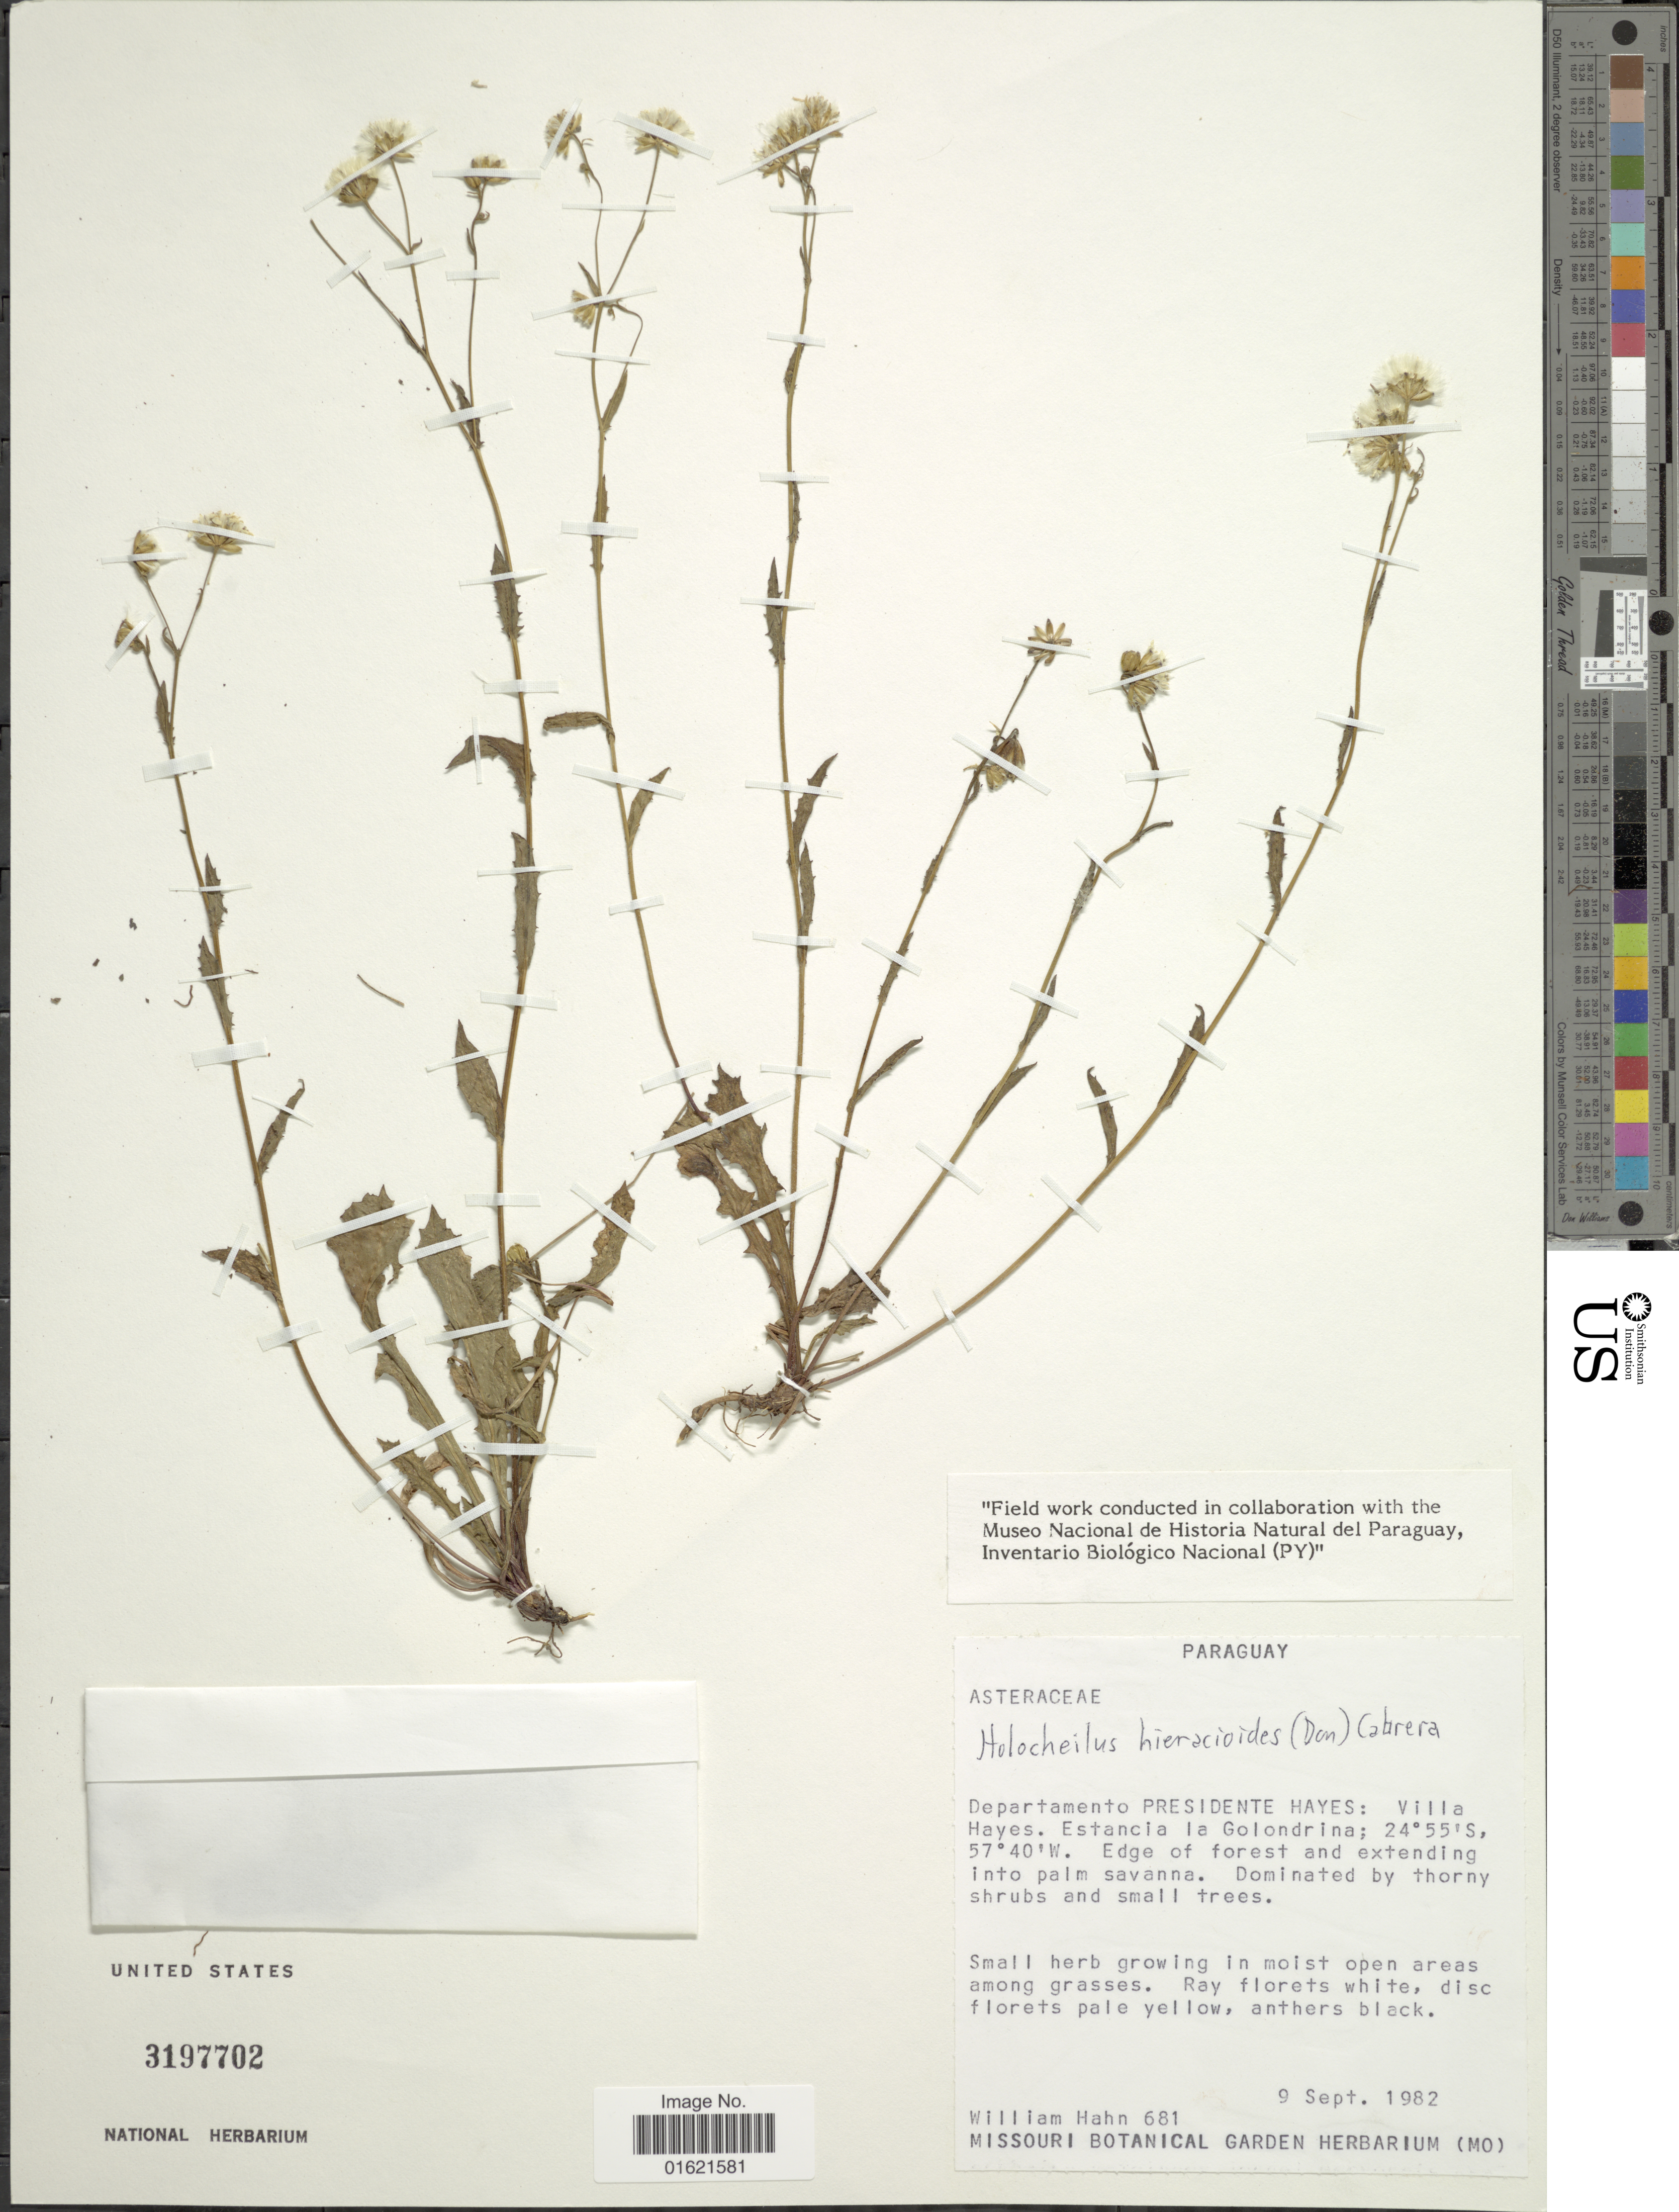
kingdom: Plantae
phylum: Tracheophyta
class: Magnoliopsida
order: Asterales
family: Asteraceae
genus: Holocheilus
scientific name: Holocheilus hieracioides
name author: (D. Don) Cabrera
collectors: W. J. Hahn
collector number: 681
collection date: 1982-09-09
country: Paraguay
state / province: Presidente Hayes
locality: Villa Hayes, Estancia la Golondrina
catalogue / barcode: US 3197702